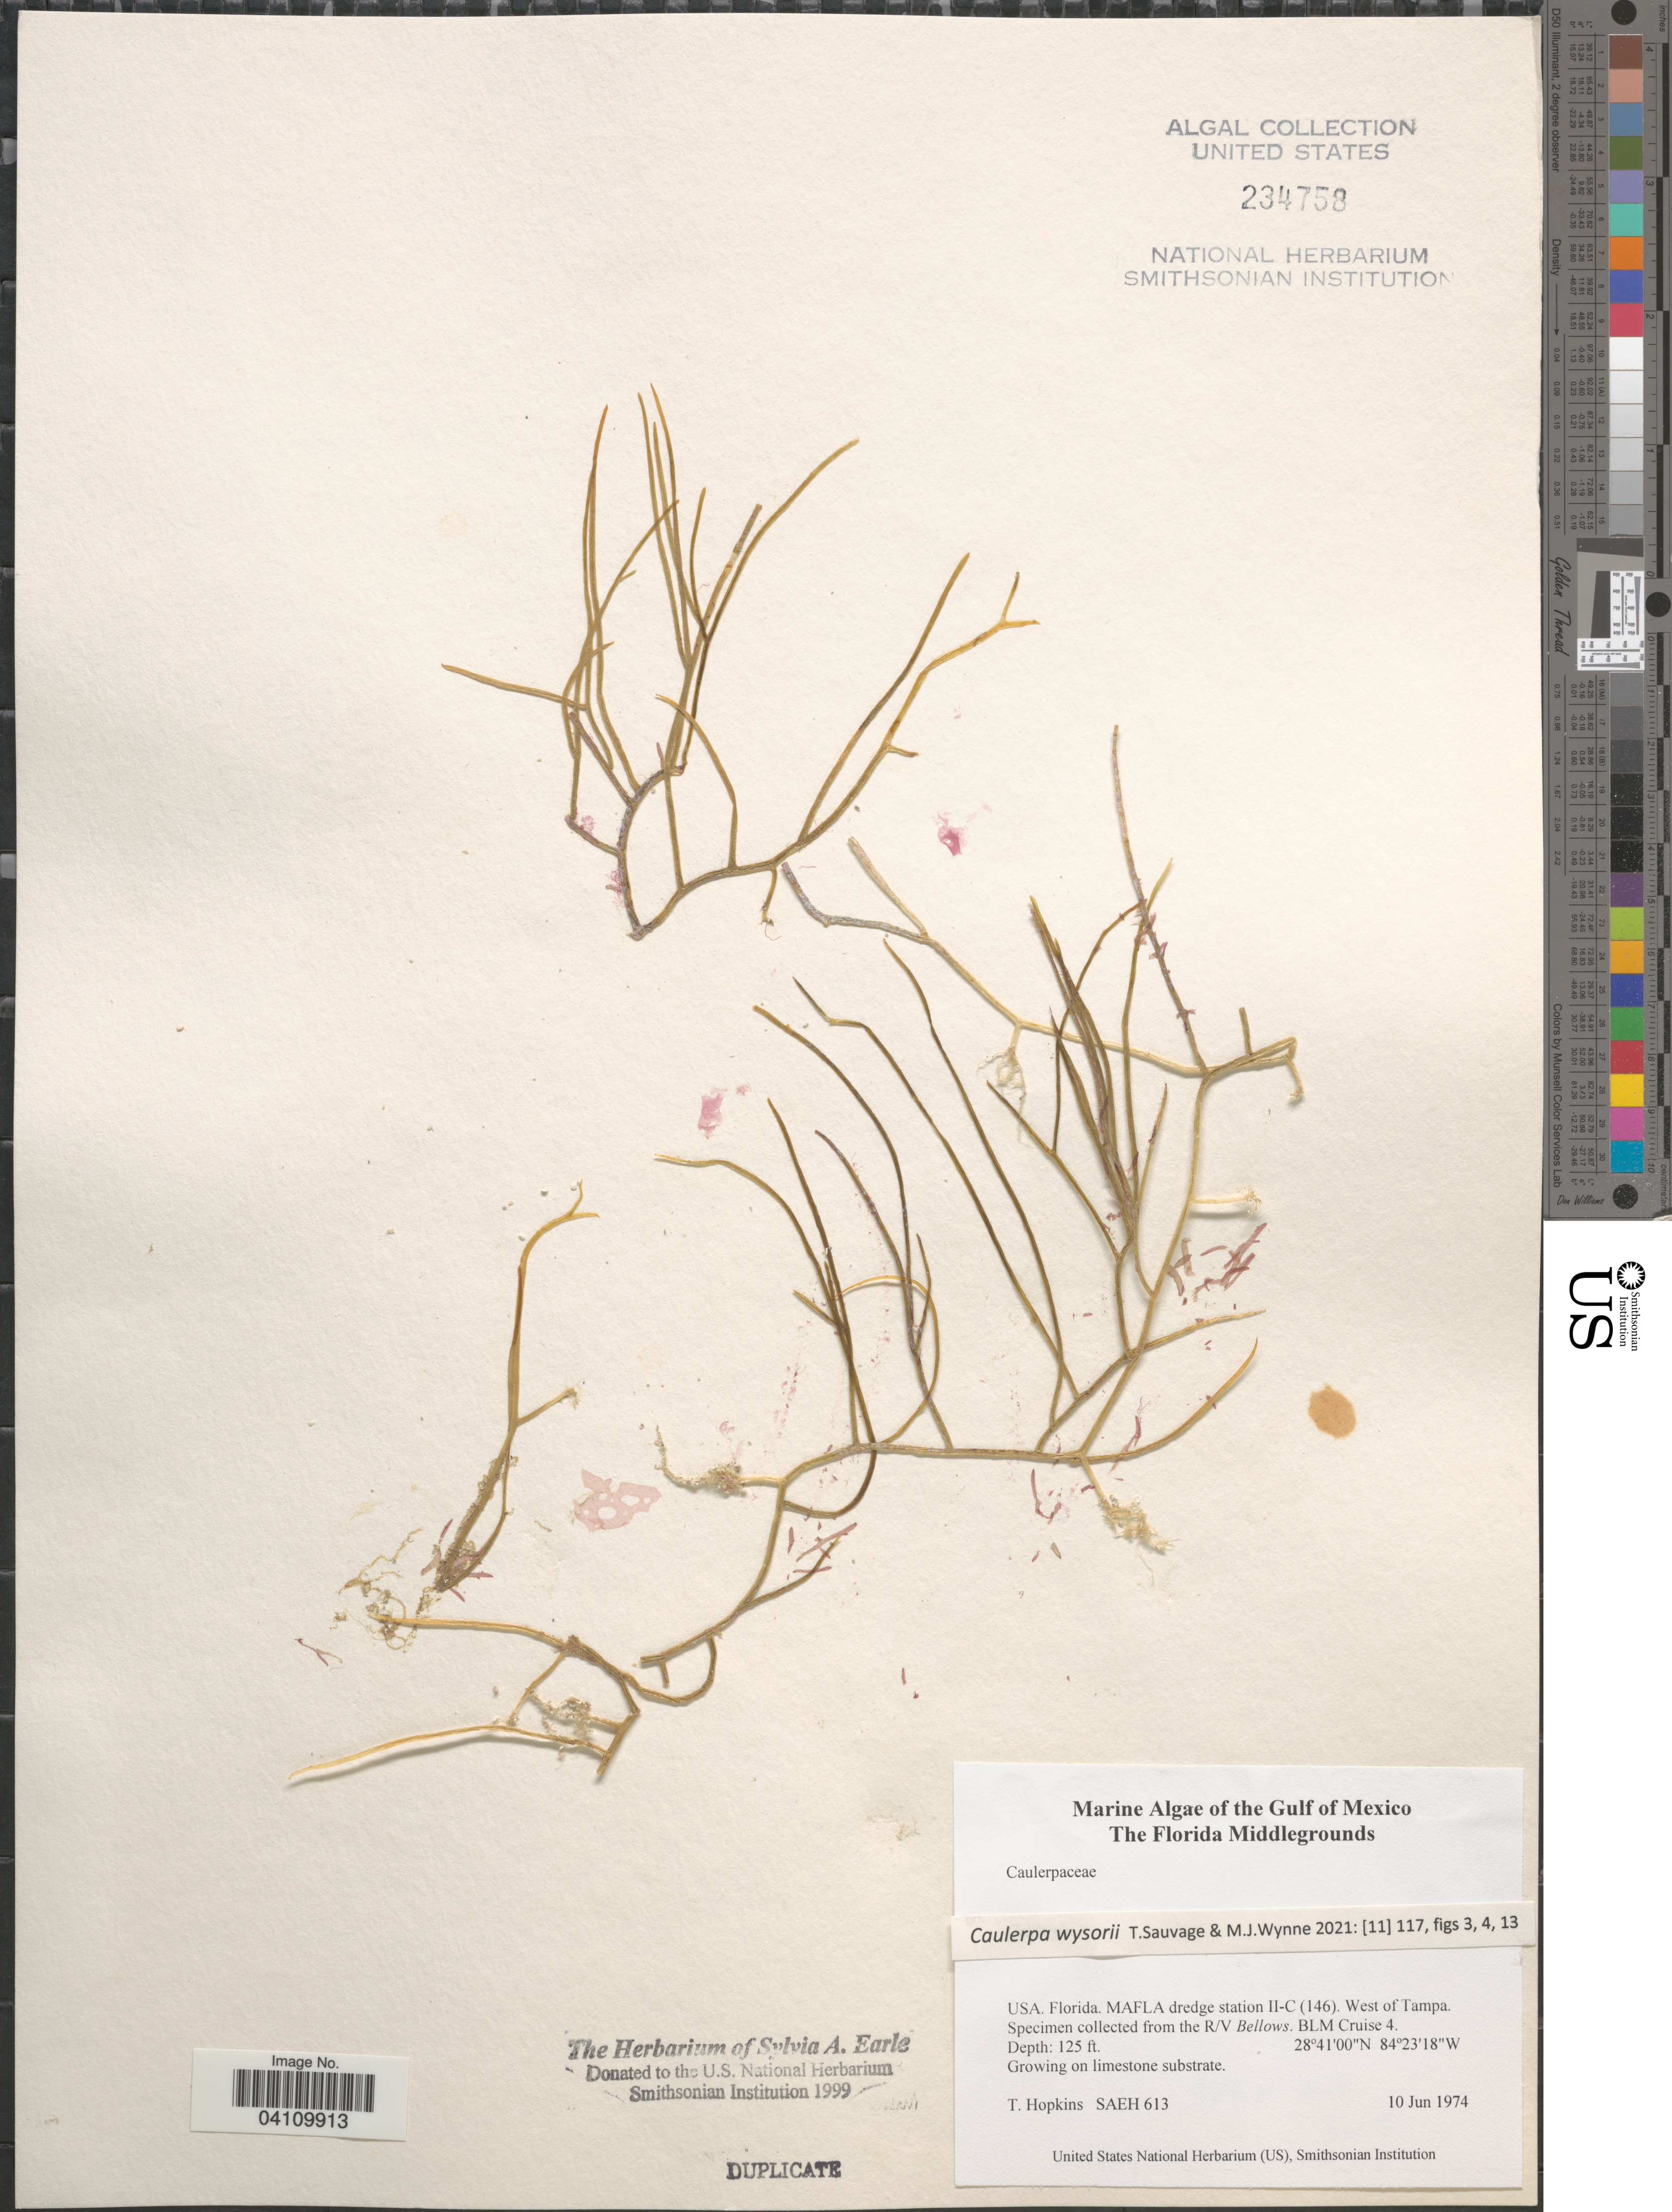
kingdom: Plantae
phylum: Chlorophyta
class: Ulvophyceae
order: Bryopsidales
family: Caulerpaceae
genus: Caulerpa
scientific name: Caulerpa wysorii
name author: Sauvage & M.J. Wynne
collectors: T. Hopkins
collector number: SAEH 613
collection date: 1974-06-10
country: United States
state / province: Florida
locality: The Gulf of Mexico. The Florida Middlegrounds. MAFLA dredge station II-C (146). West of Tampa. From the R/V Bellows. BLM Cruise 4.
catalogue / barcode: US 234758